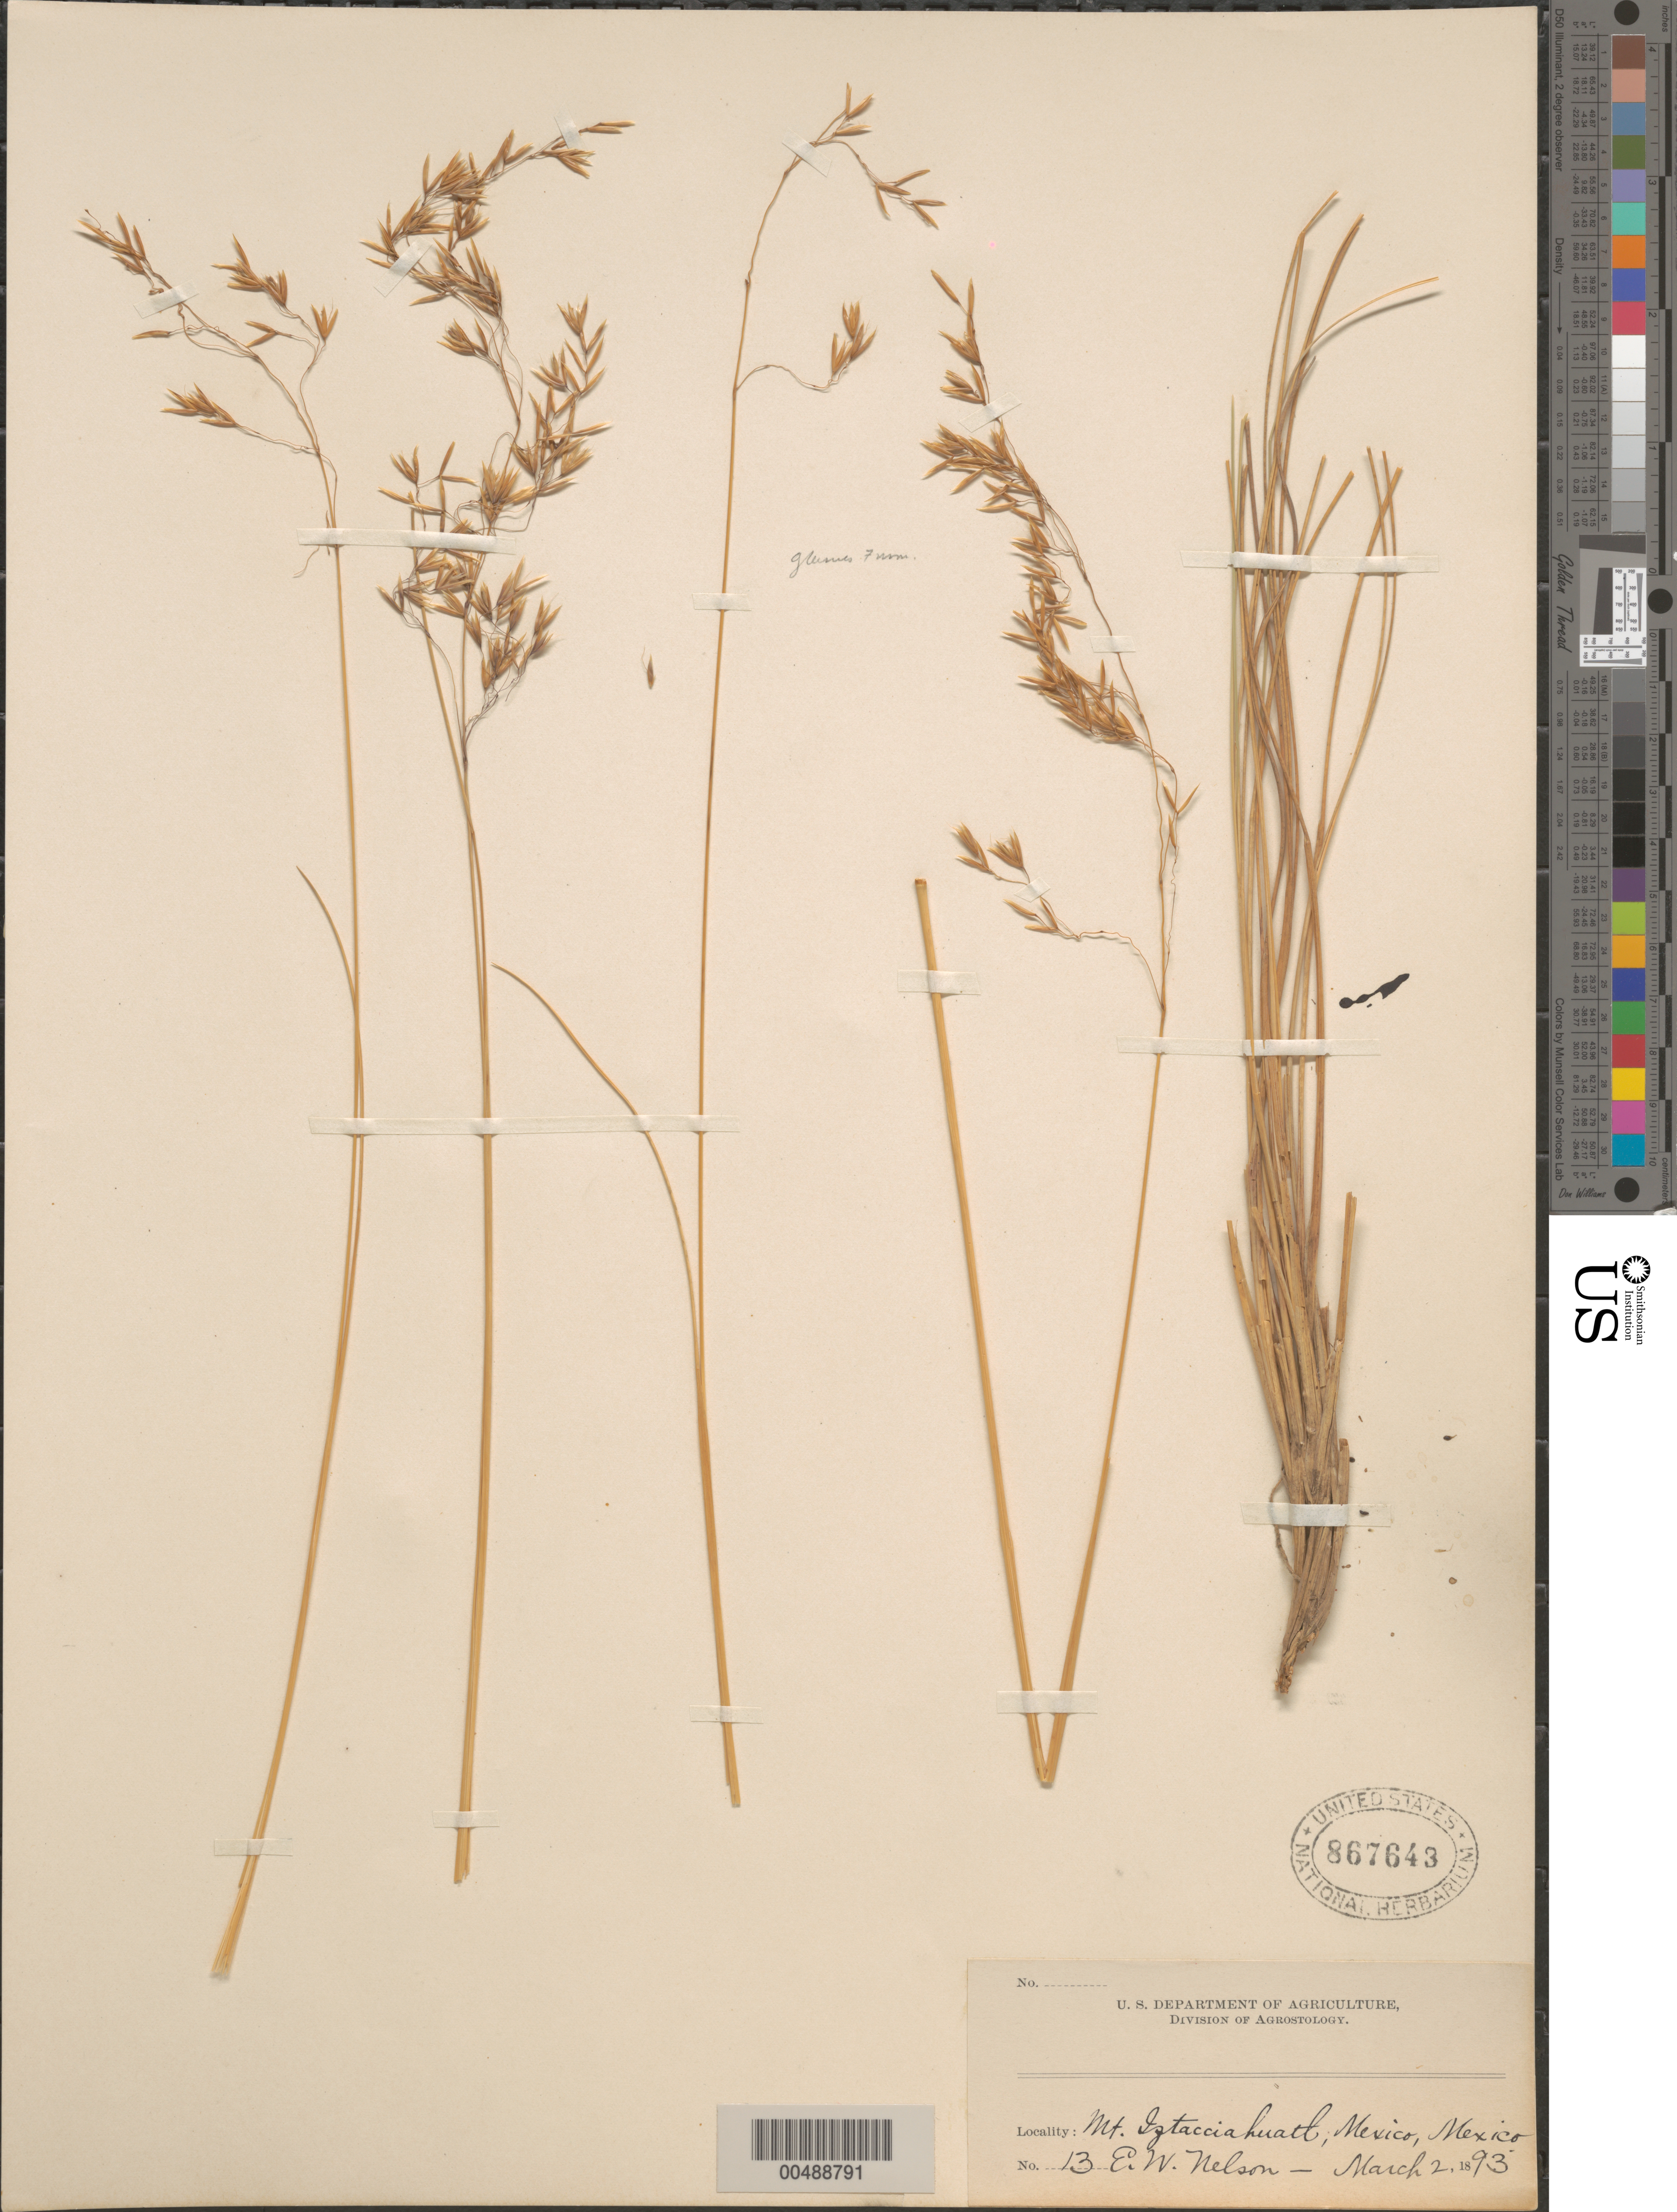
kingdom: Plantae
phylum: Tracheophyta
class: Liliopsida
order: Poales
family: Poaceae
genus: Deschampsia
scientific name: Deschampsia straminea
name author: Hitchc.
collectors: E. W. Nelson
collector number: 13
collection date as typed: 2 Mar 1893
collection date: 1893-03-02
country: Mexico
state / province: México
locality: Mt. Iztacciahuatl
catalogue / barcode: US 867643